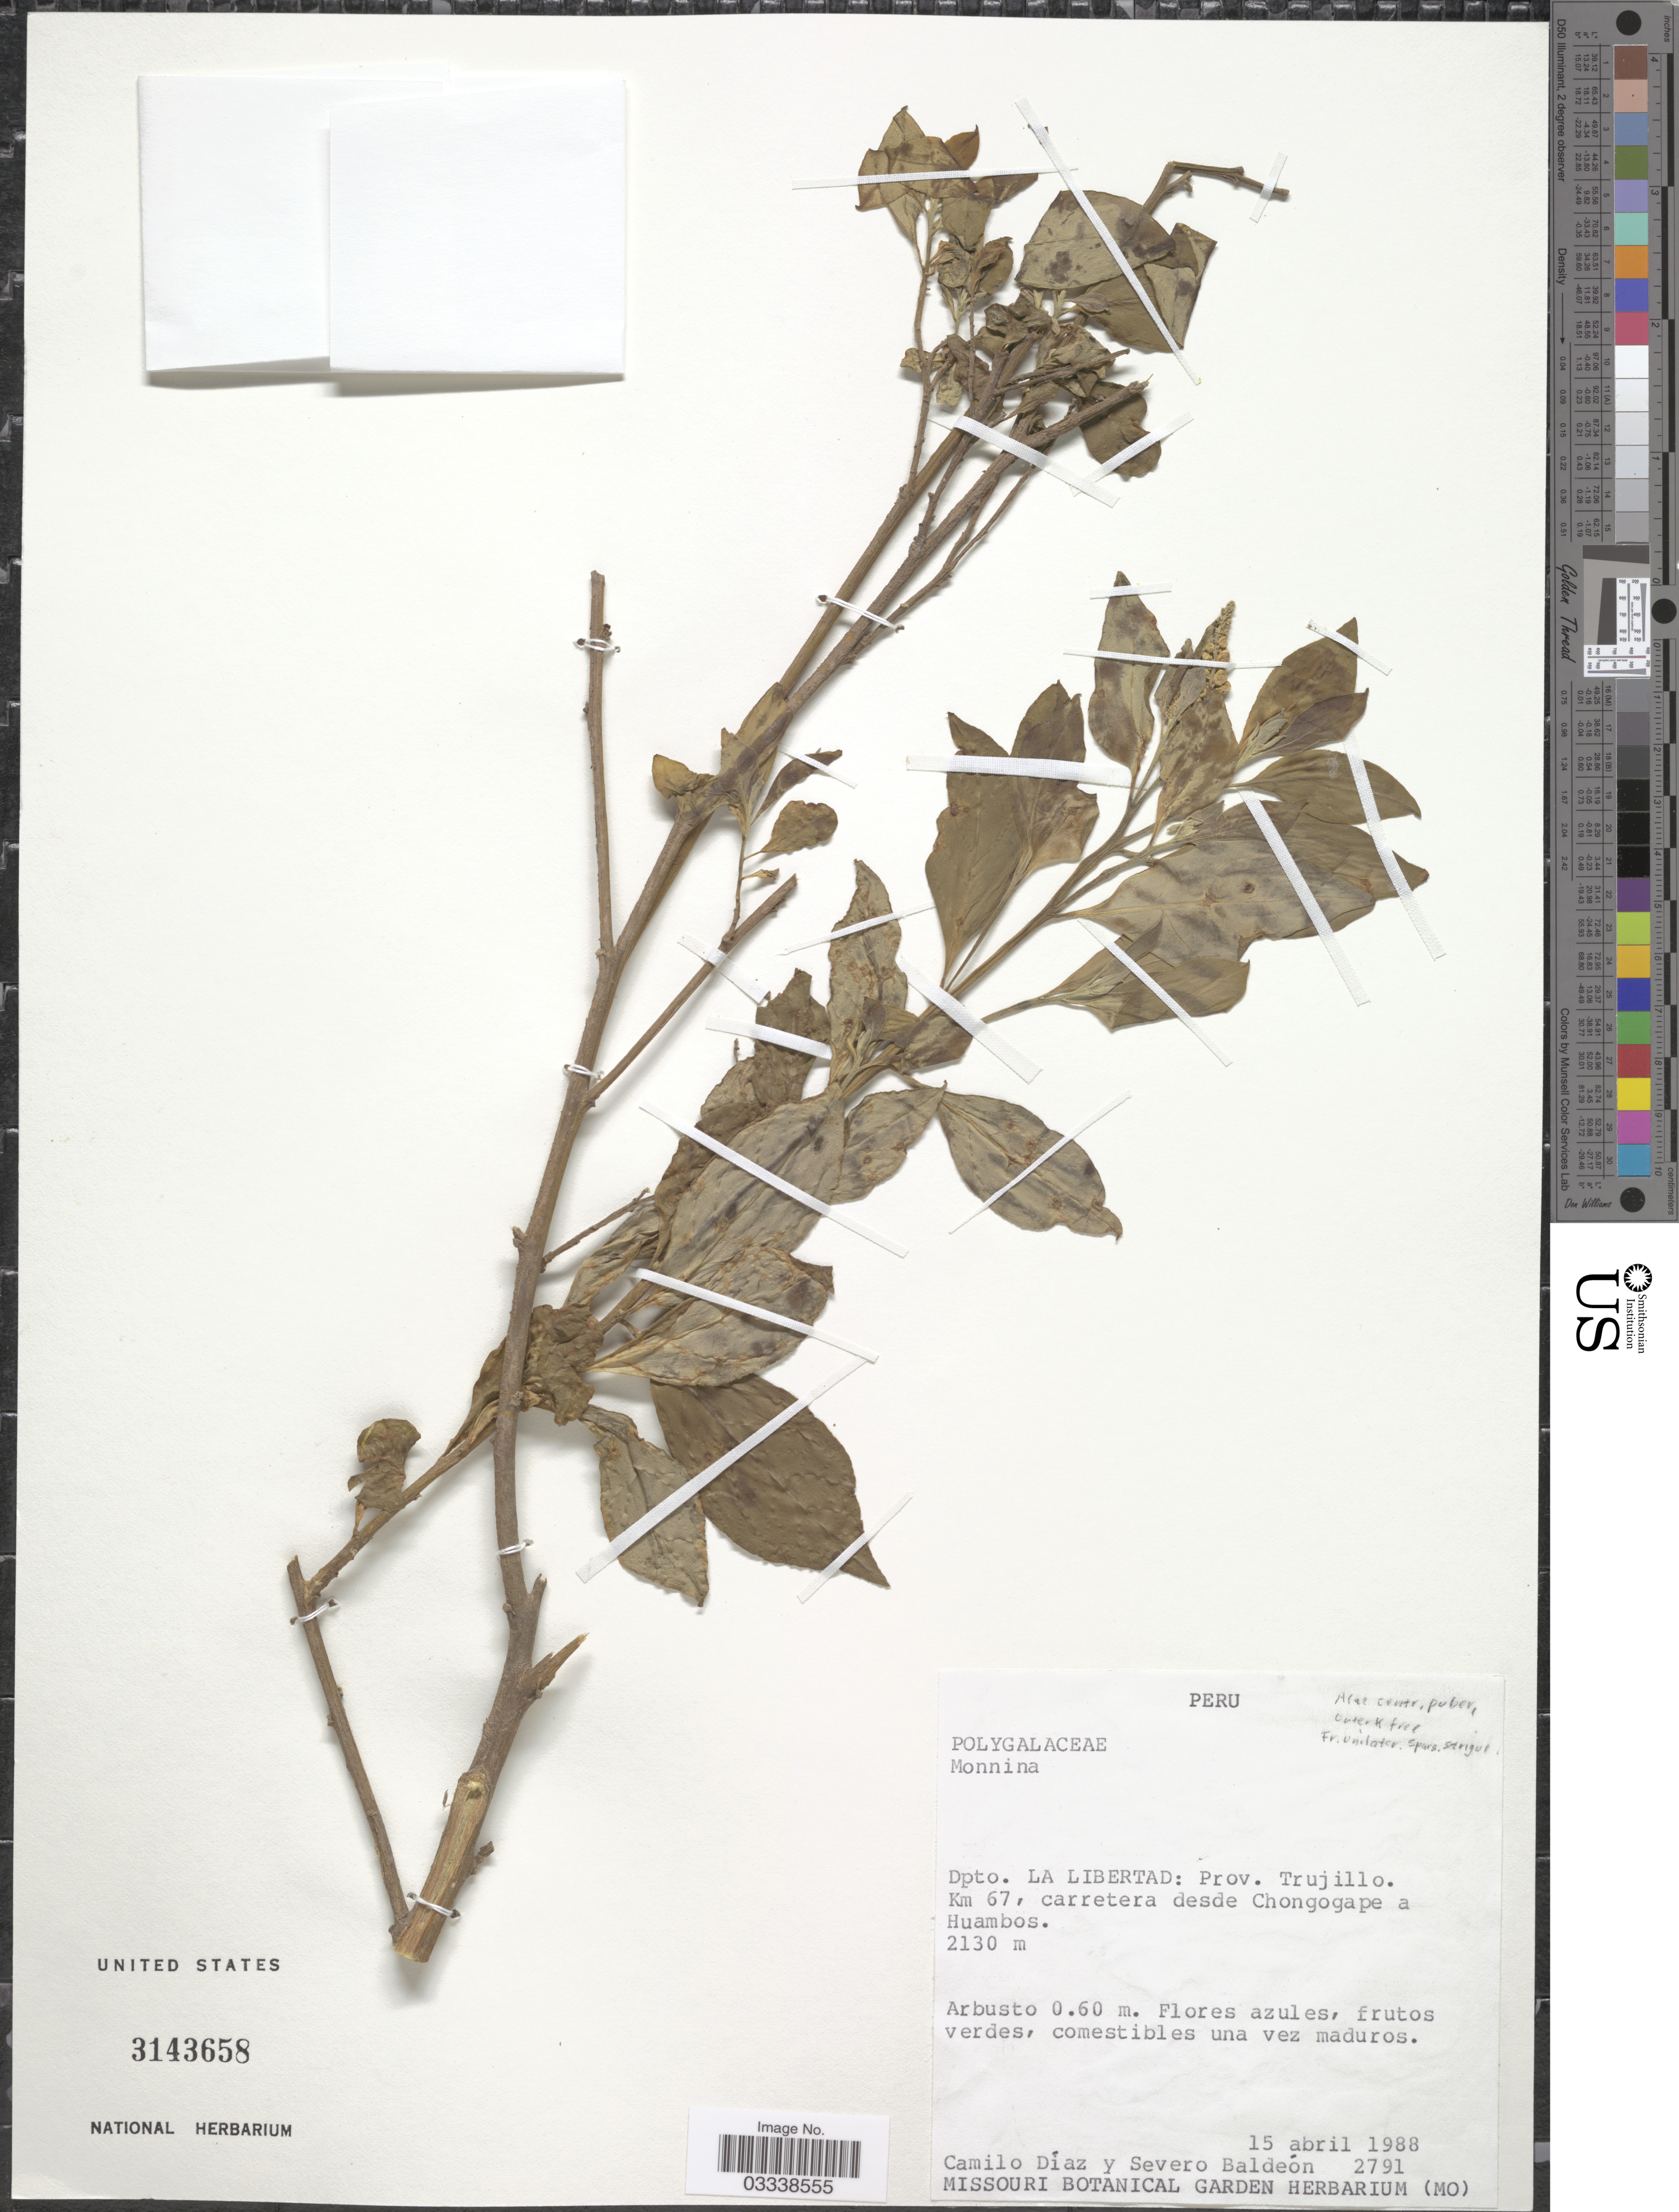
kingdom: Plantae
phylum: Tracheophyta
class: Magnoliopsida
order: Fabales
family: Polygalaceae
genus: Monnina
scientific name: Monnina sp.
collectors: C. Díaz & S. Baldeón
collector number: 2791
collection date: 1988-04-15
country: Peru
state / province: La Libertad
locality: Dpto. La Libertad: Prov. Trujillo. Km 67, carretera desde Chongogape a Huambos.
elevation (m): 2130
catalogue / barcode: US 3143658